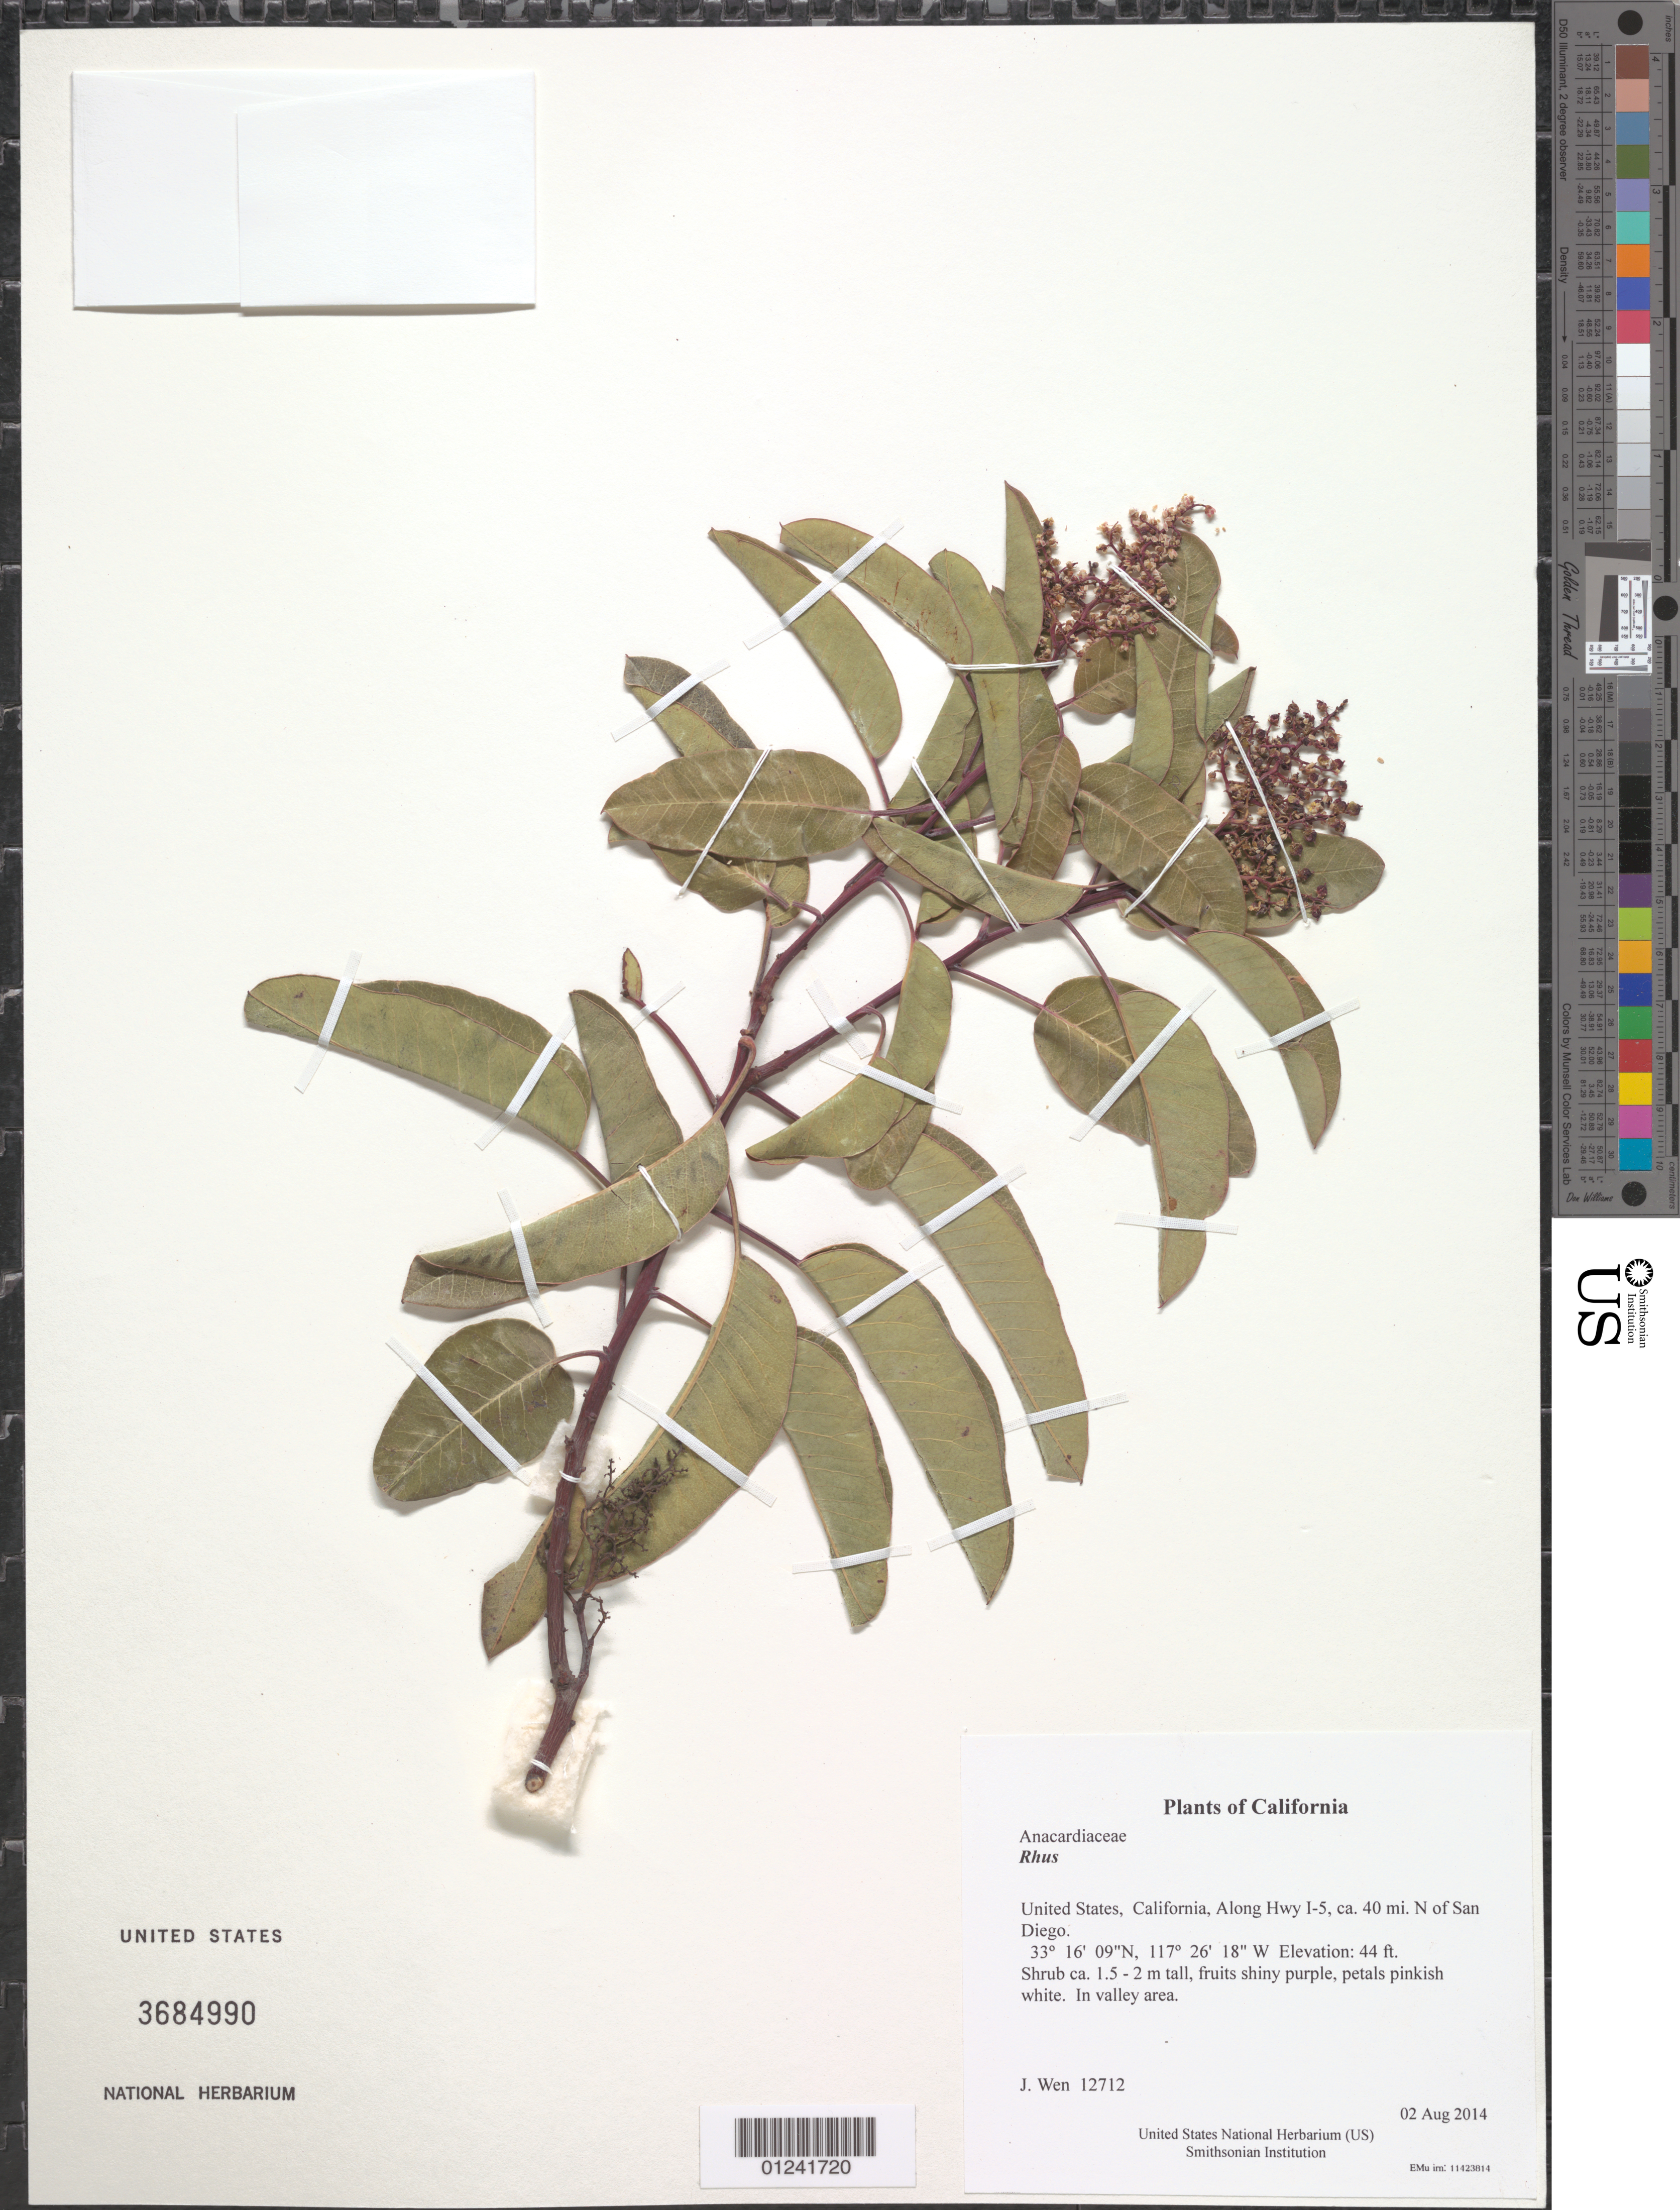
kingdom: Plantae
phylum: Tracheophyta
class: Magnoliopsida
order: Sapindales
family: Anacardiaceae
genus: Malosma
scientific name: Malosma laurina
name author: (Nutt.) Nutt. ex Abrams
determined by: Mitchell, John D.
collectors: J. Wen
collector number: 12712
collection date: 2014-08-02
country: United States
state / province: California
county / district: San Diego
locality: Along Hwy I-5, ca. 40 mi. N of San Diego.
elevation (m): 13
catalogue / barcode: US 3684990